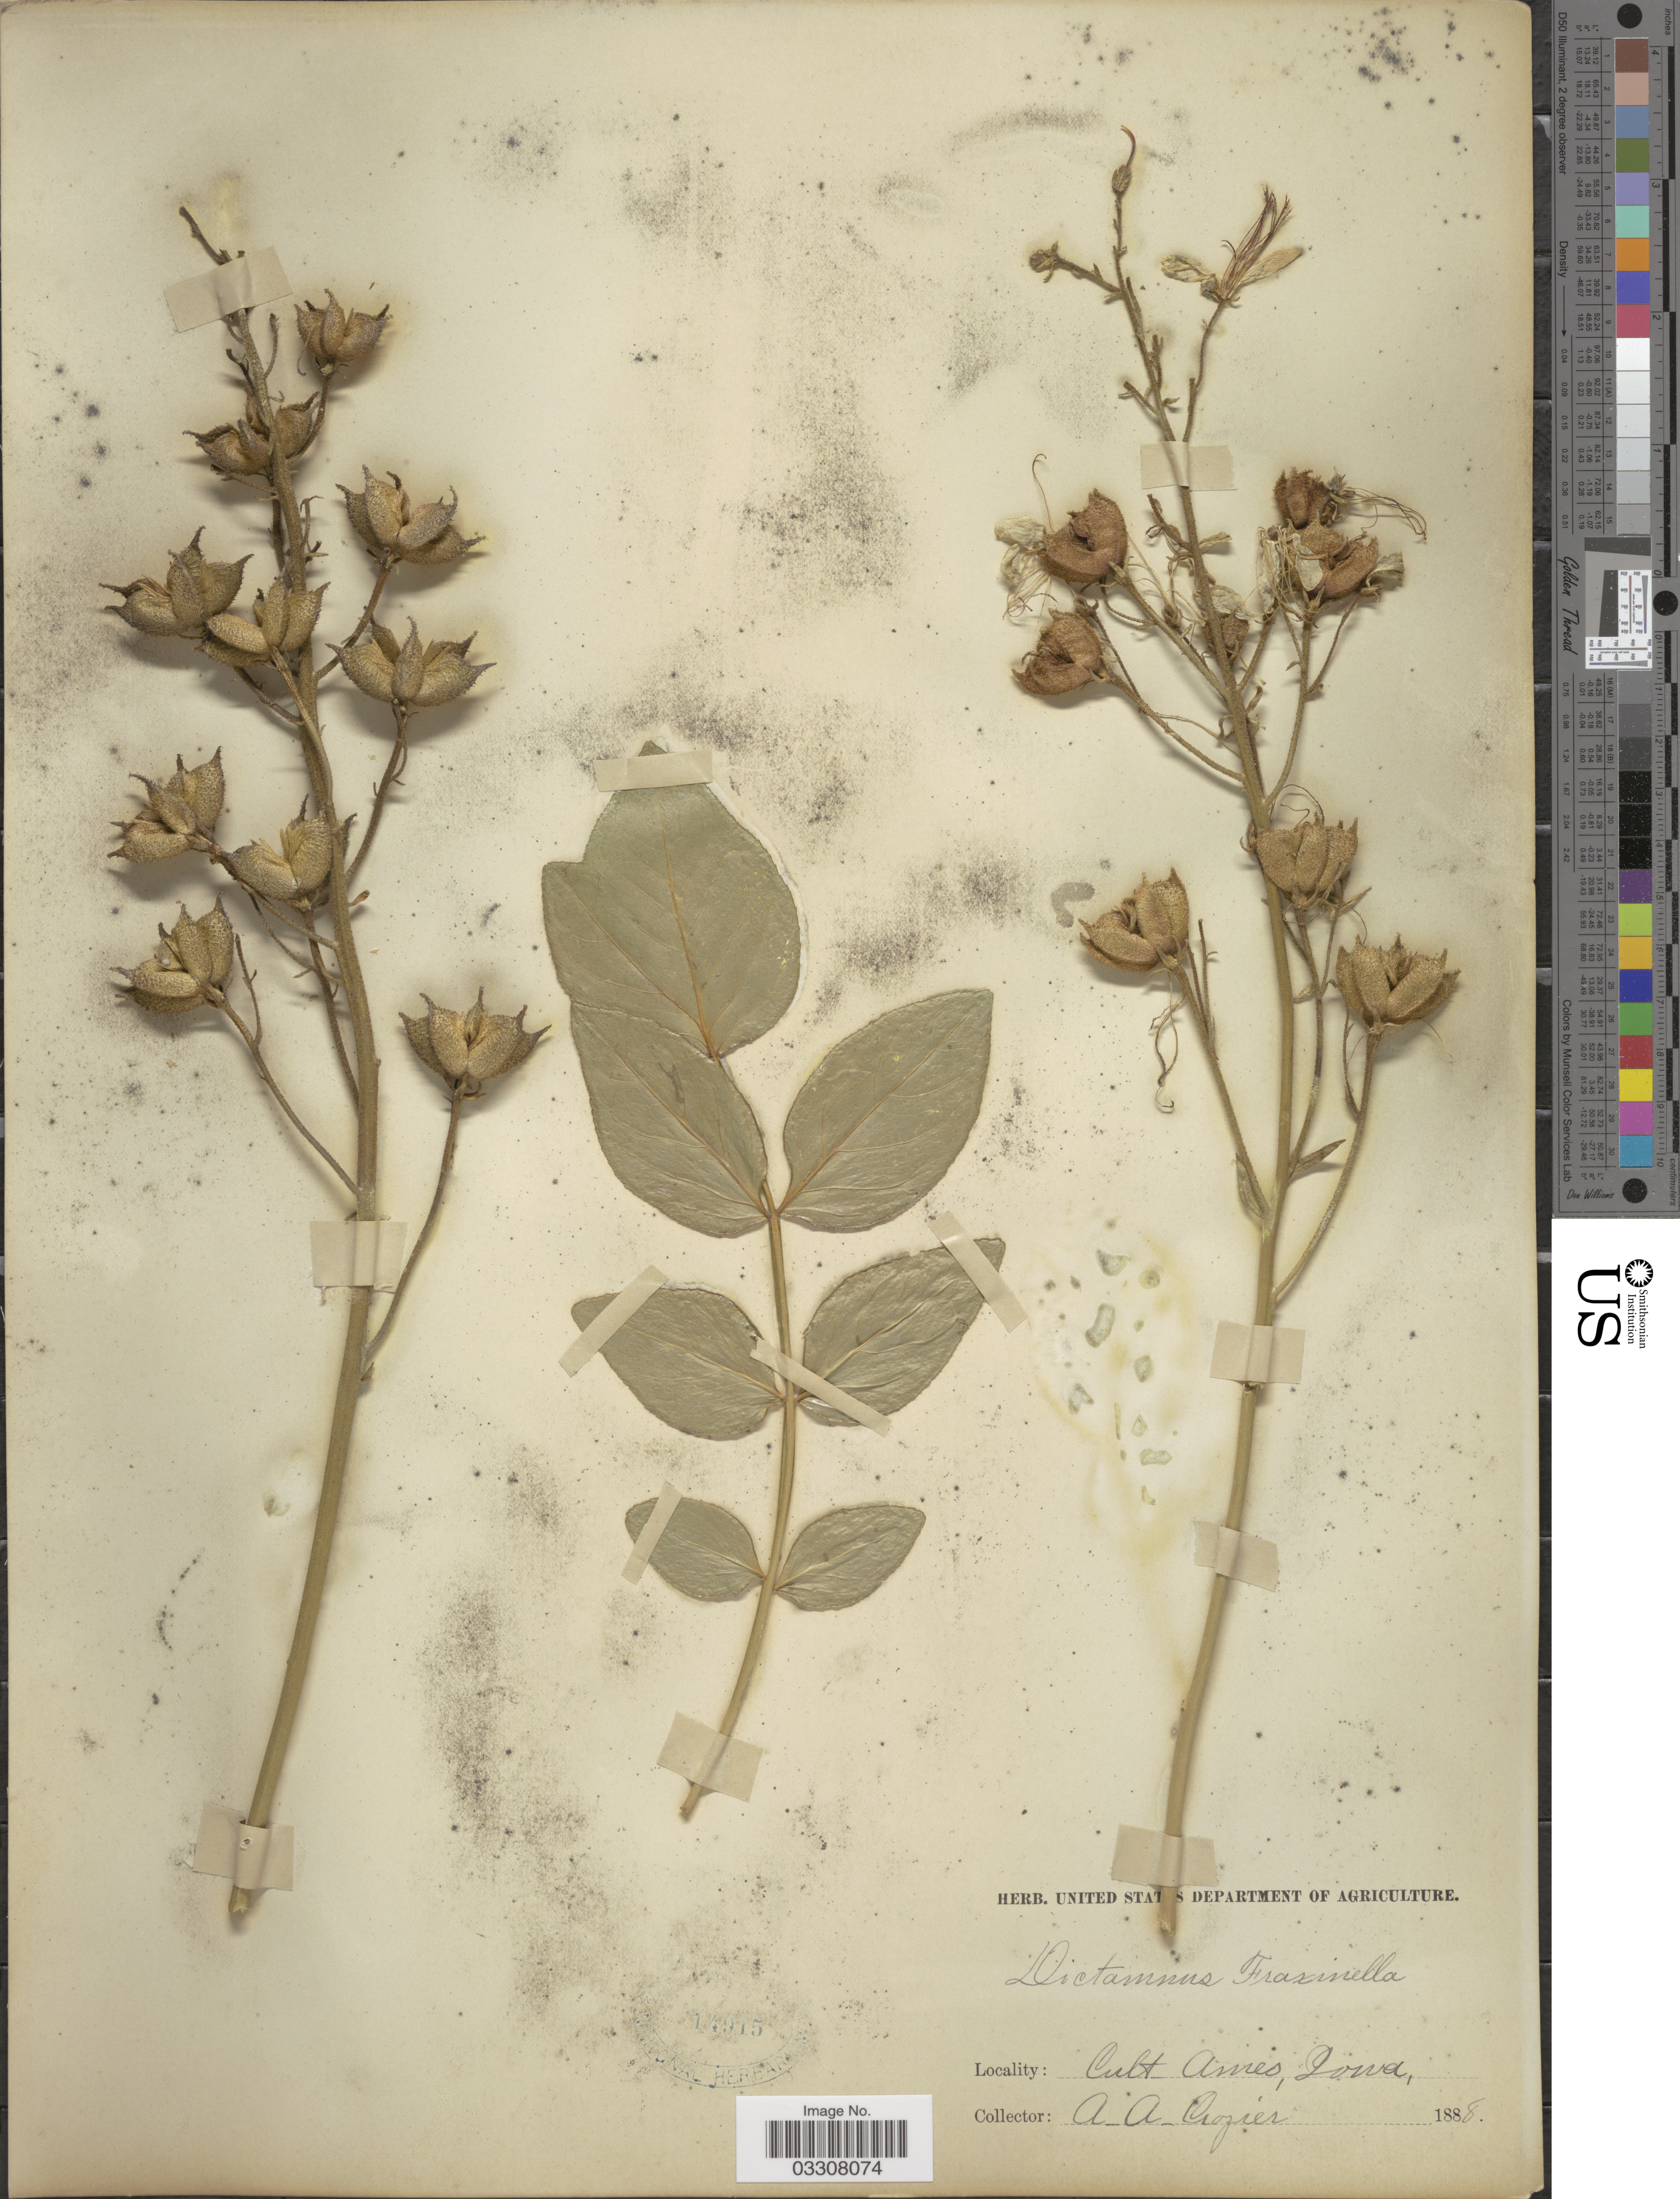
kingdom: Plantae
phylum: Tracheophyta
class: Magnoliopsida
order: Sapindales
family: Rutaceae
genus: Dictamnus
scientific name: Dictamnus fraxinella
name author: Pers.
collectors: A. Crozier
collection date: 1888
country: United States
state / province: Iowa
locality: Ames.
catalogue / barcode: US 14915